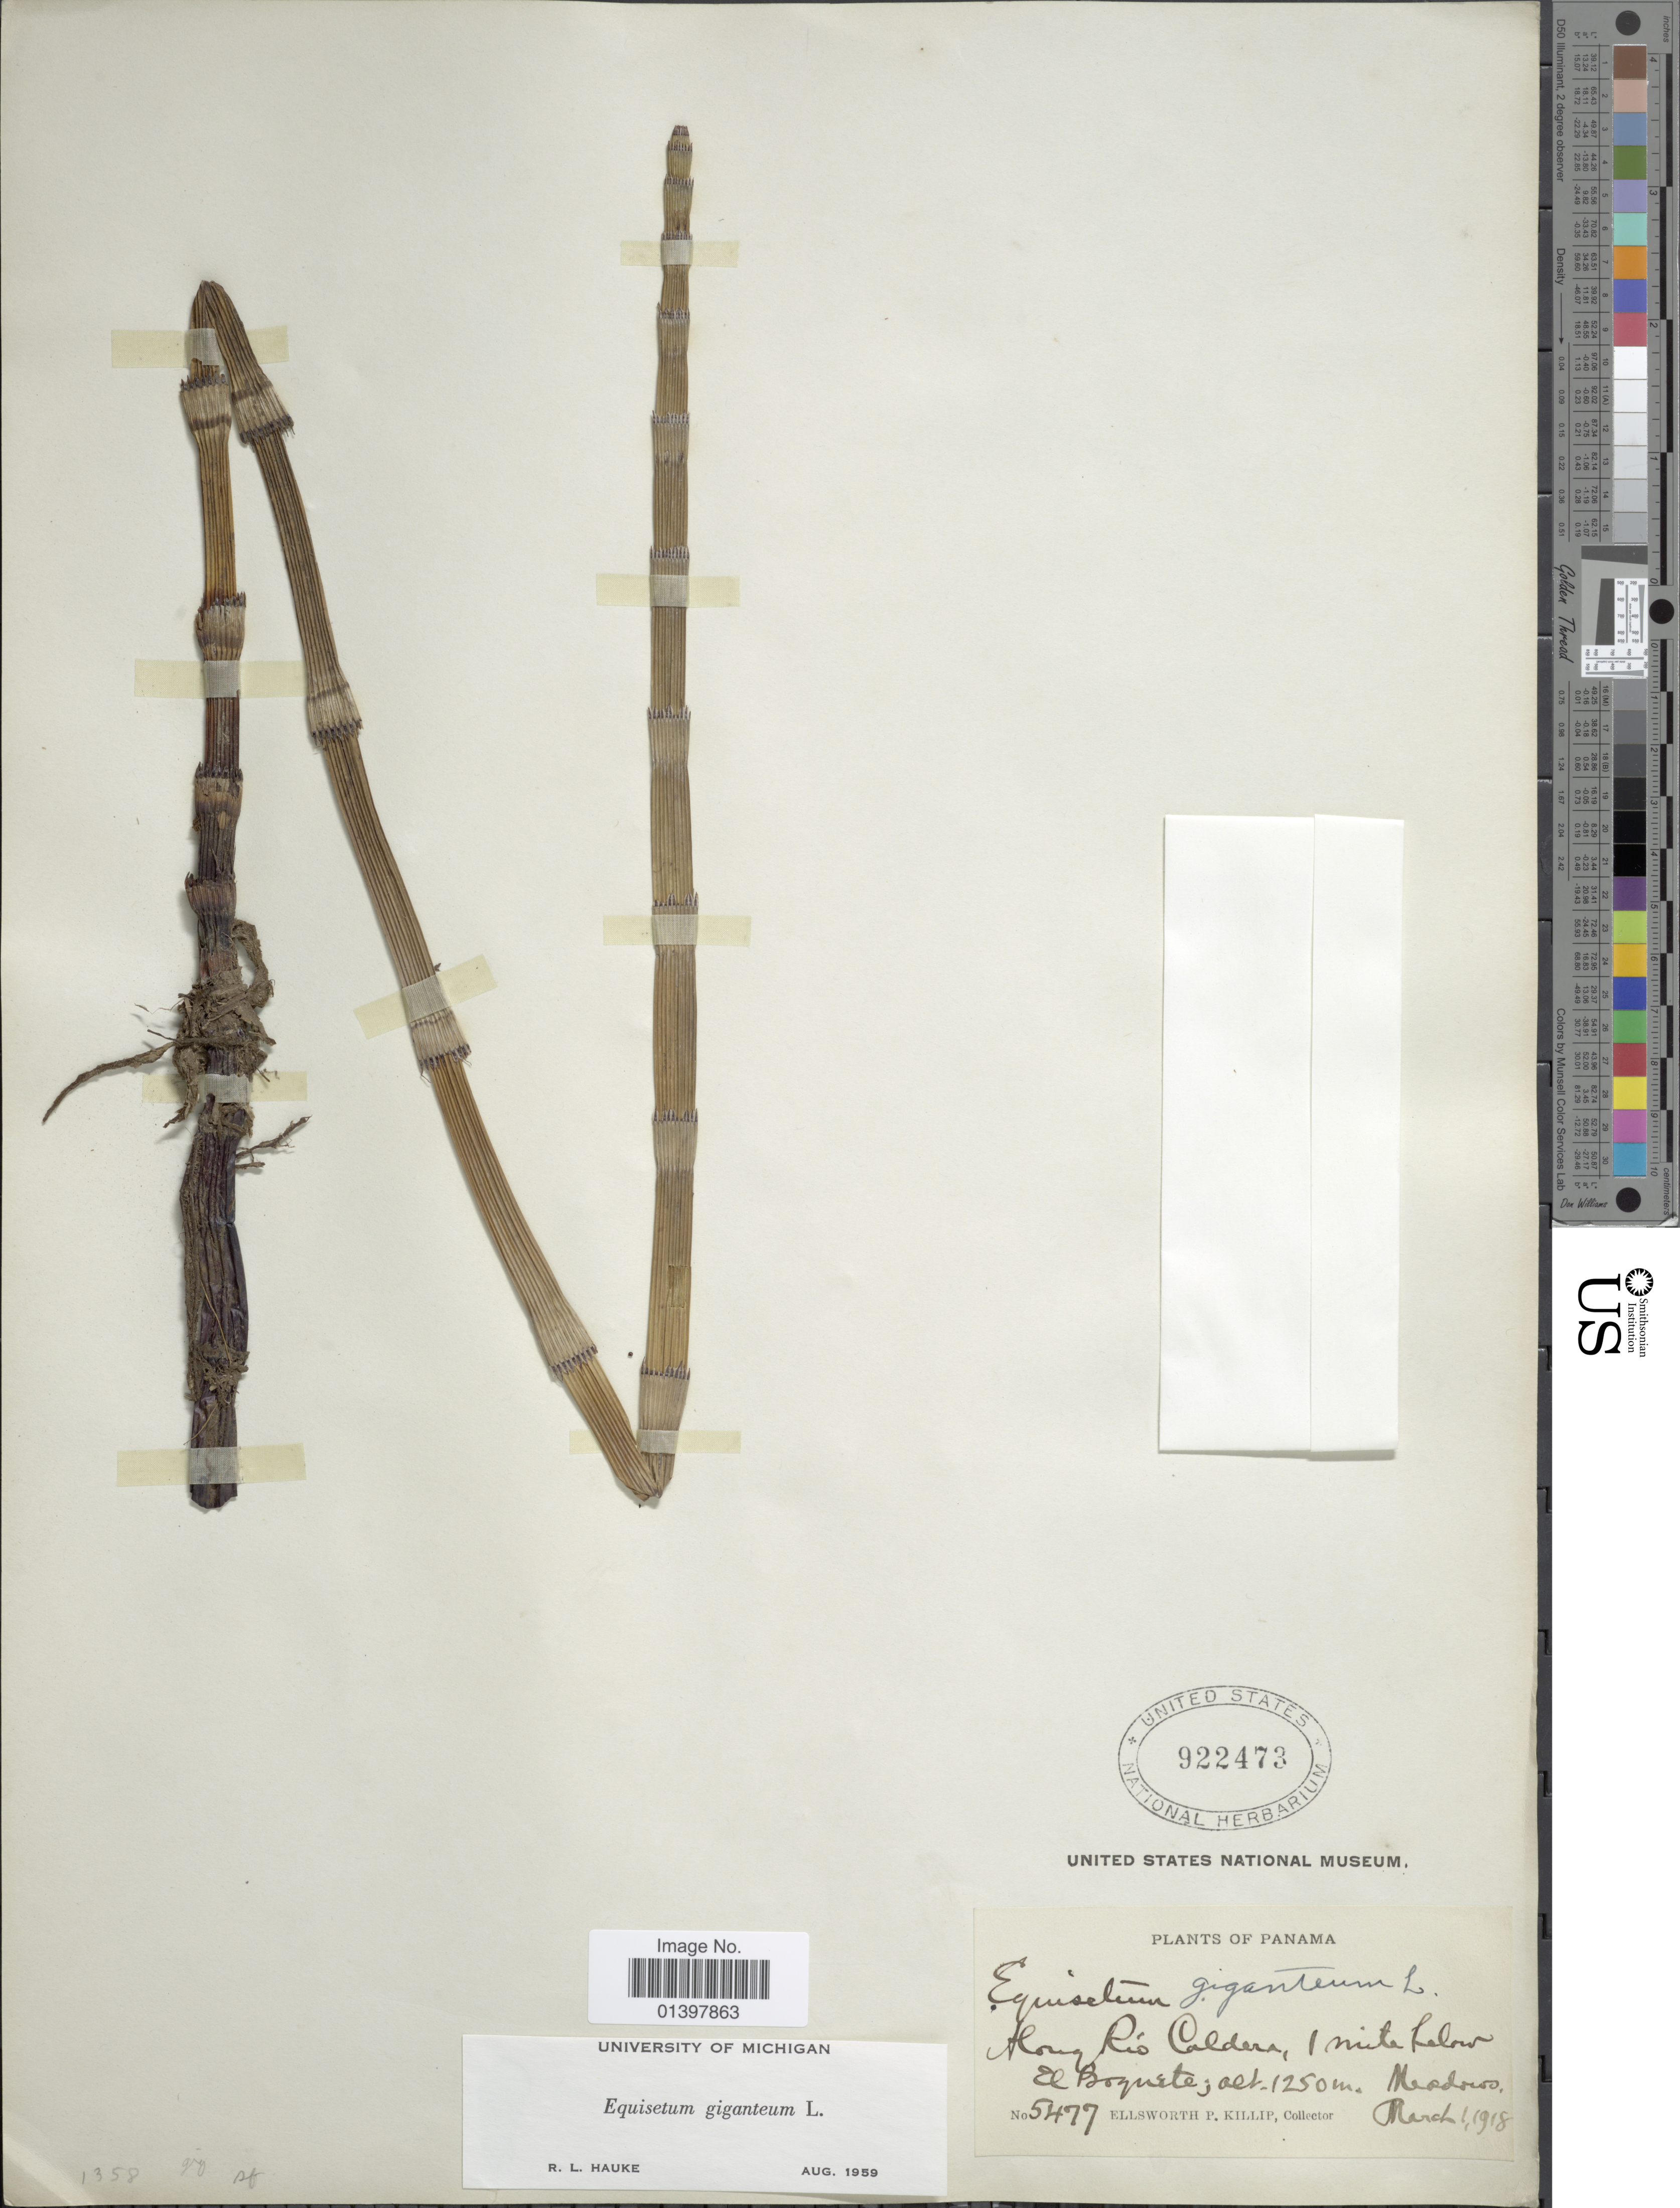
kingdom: Plantae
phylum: Tracheophyta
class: Polypodiopsida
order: Equisetales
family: Equisetaceae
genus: Equisetum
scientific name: Equisetum giganteum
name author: L.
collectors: E. P. Killip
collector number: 5477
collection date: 1918-03-01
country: Panama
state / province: Chiriqui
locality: Along Rio Caldera, 1 mi. below El Boquete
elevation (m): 1250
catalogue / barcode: US 922473